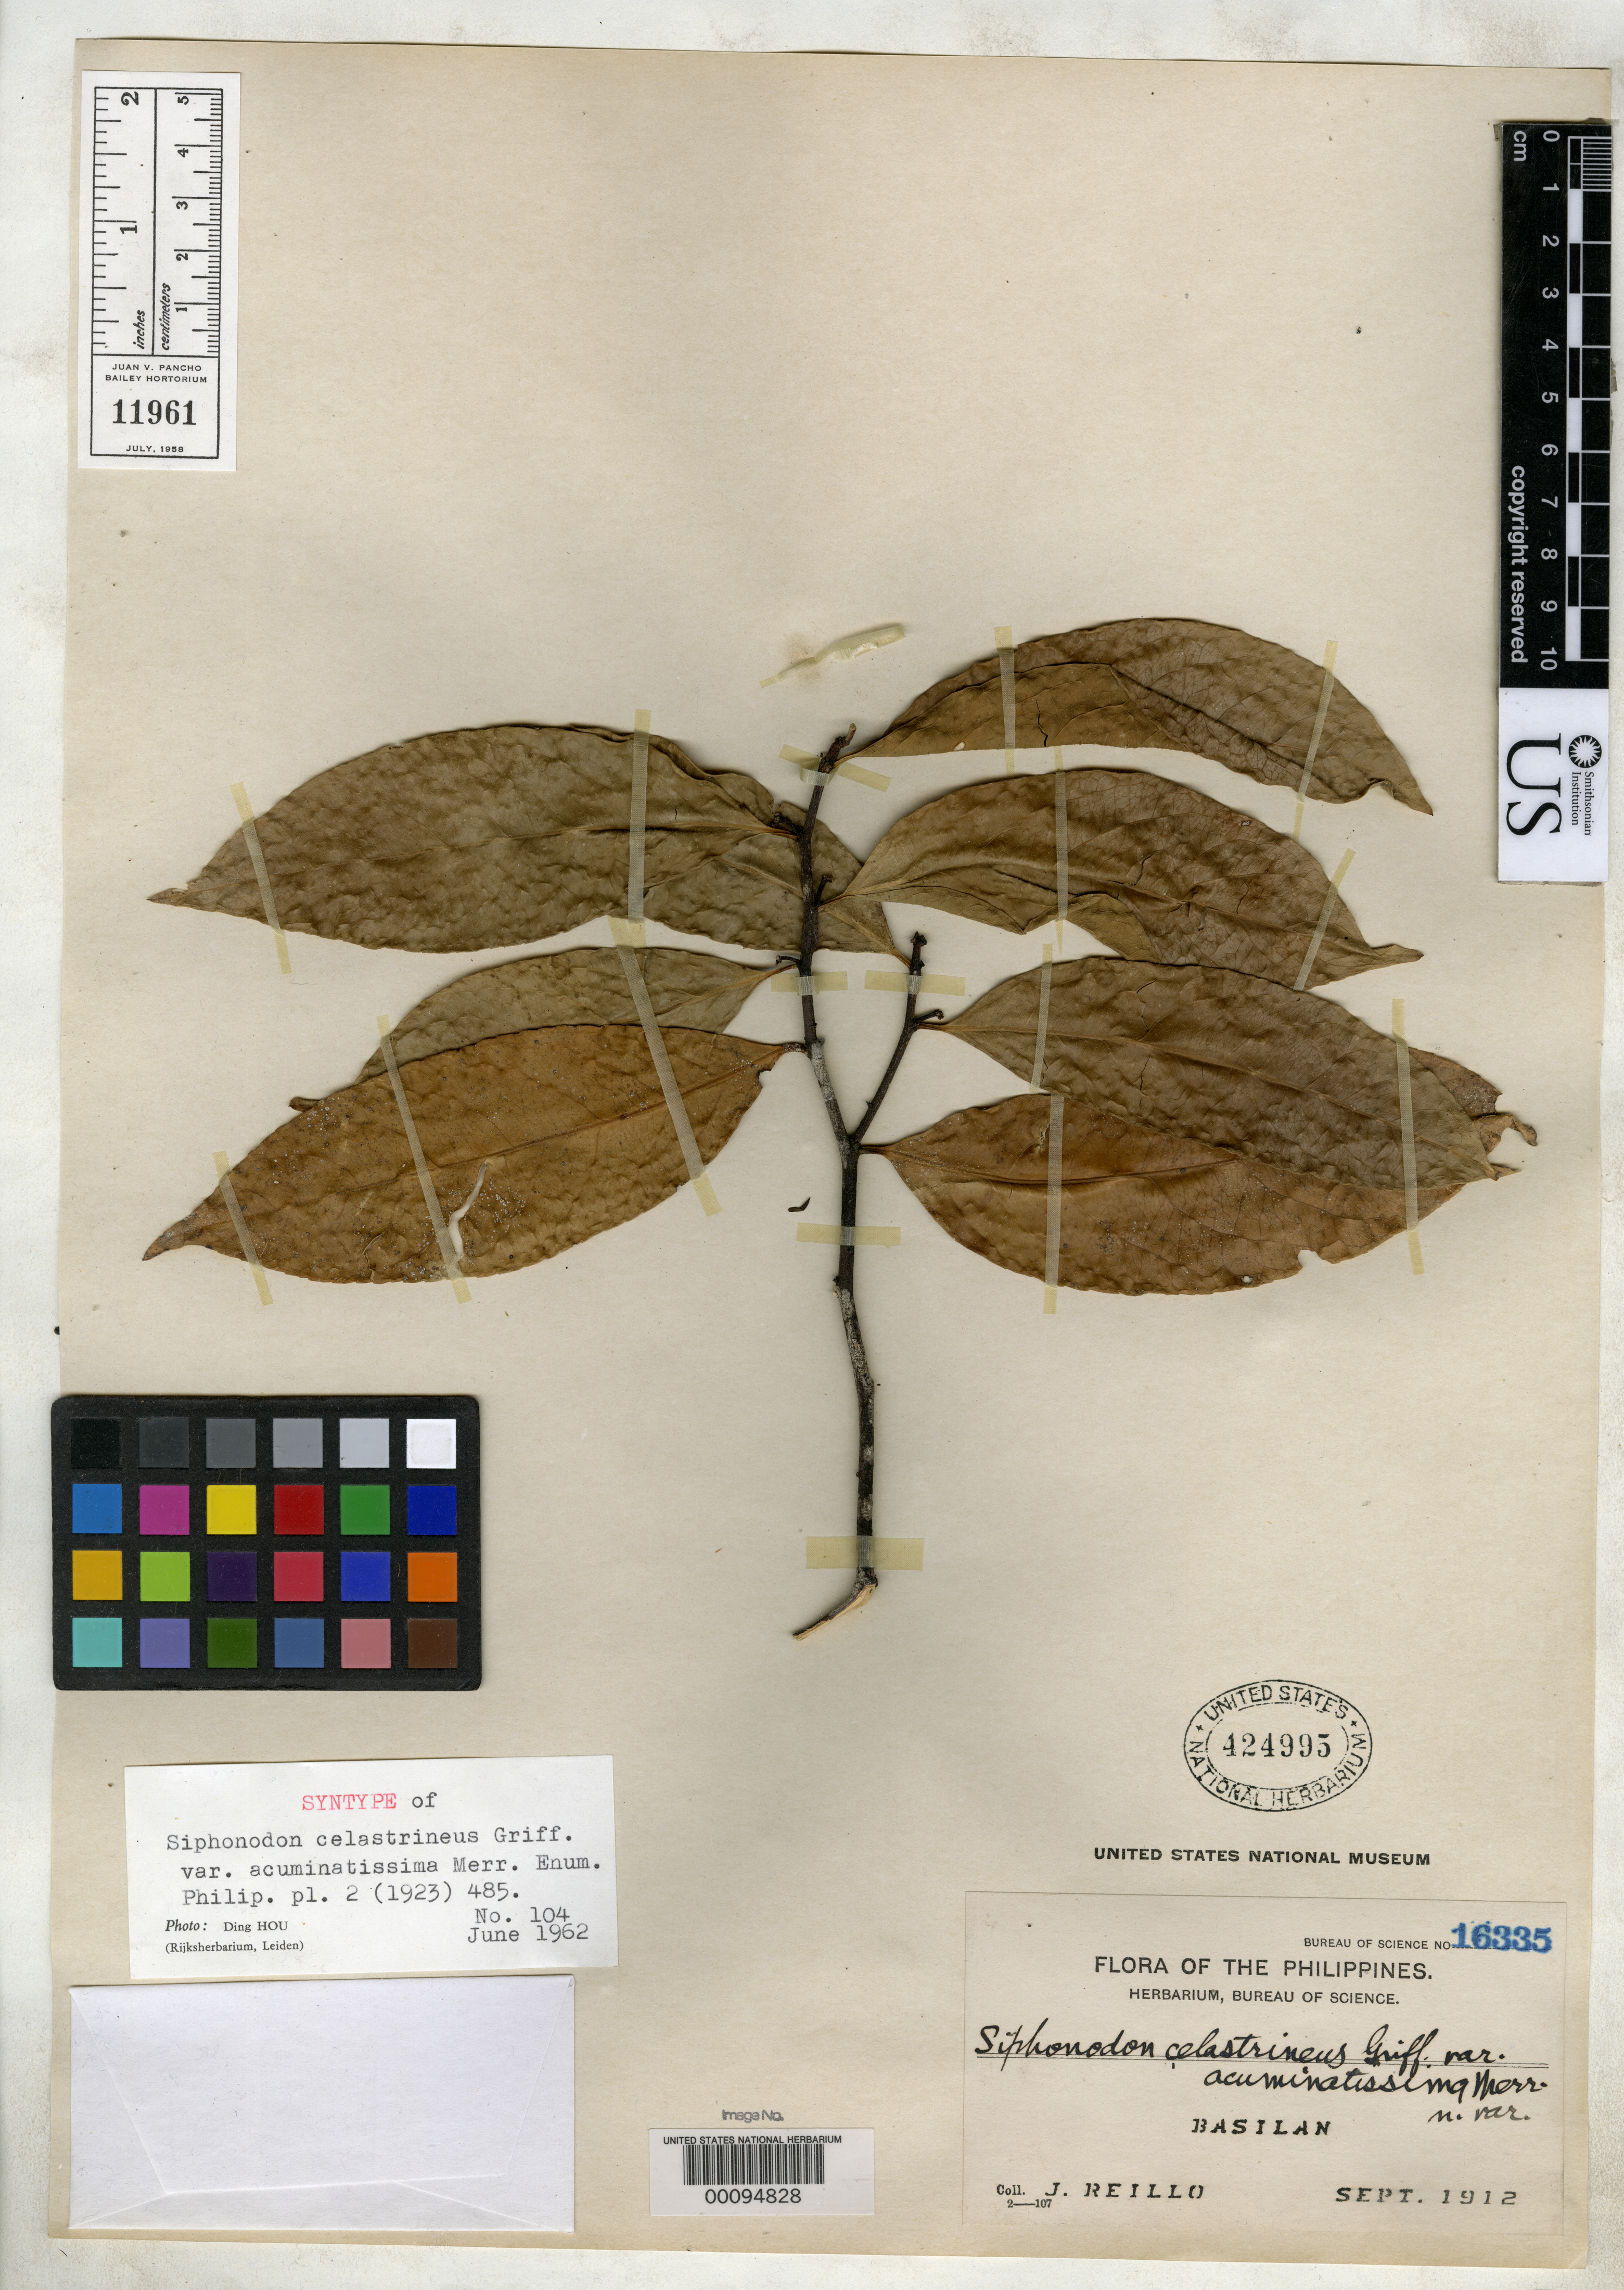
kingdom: Plantae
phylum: Tracheophyta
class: Magnoliopsida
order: Celastrales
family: Celastraceae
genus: Siphonodon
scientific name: Siphonodon celastrineus var. acuminatissima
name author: Merr.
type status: Syntype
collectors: J. Reillo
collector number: Bur. Sci. 16335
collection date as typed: Sep 1912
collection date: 1912-09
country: Philippines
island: Basilan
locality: Basilan.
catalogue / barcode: US 424995